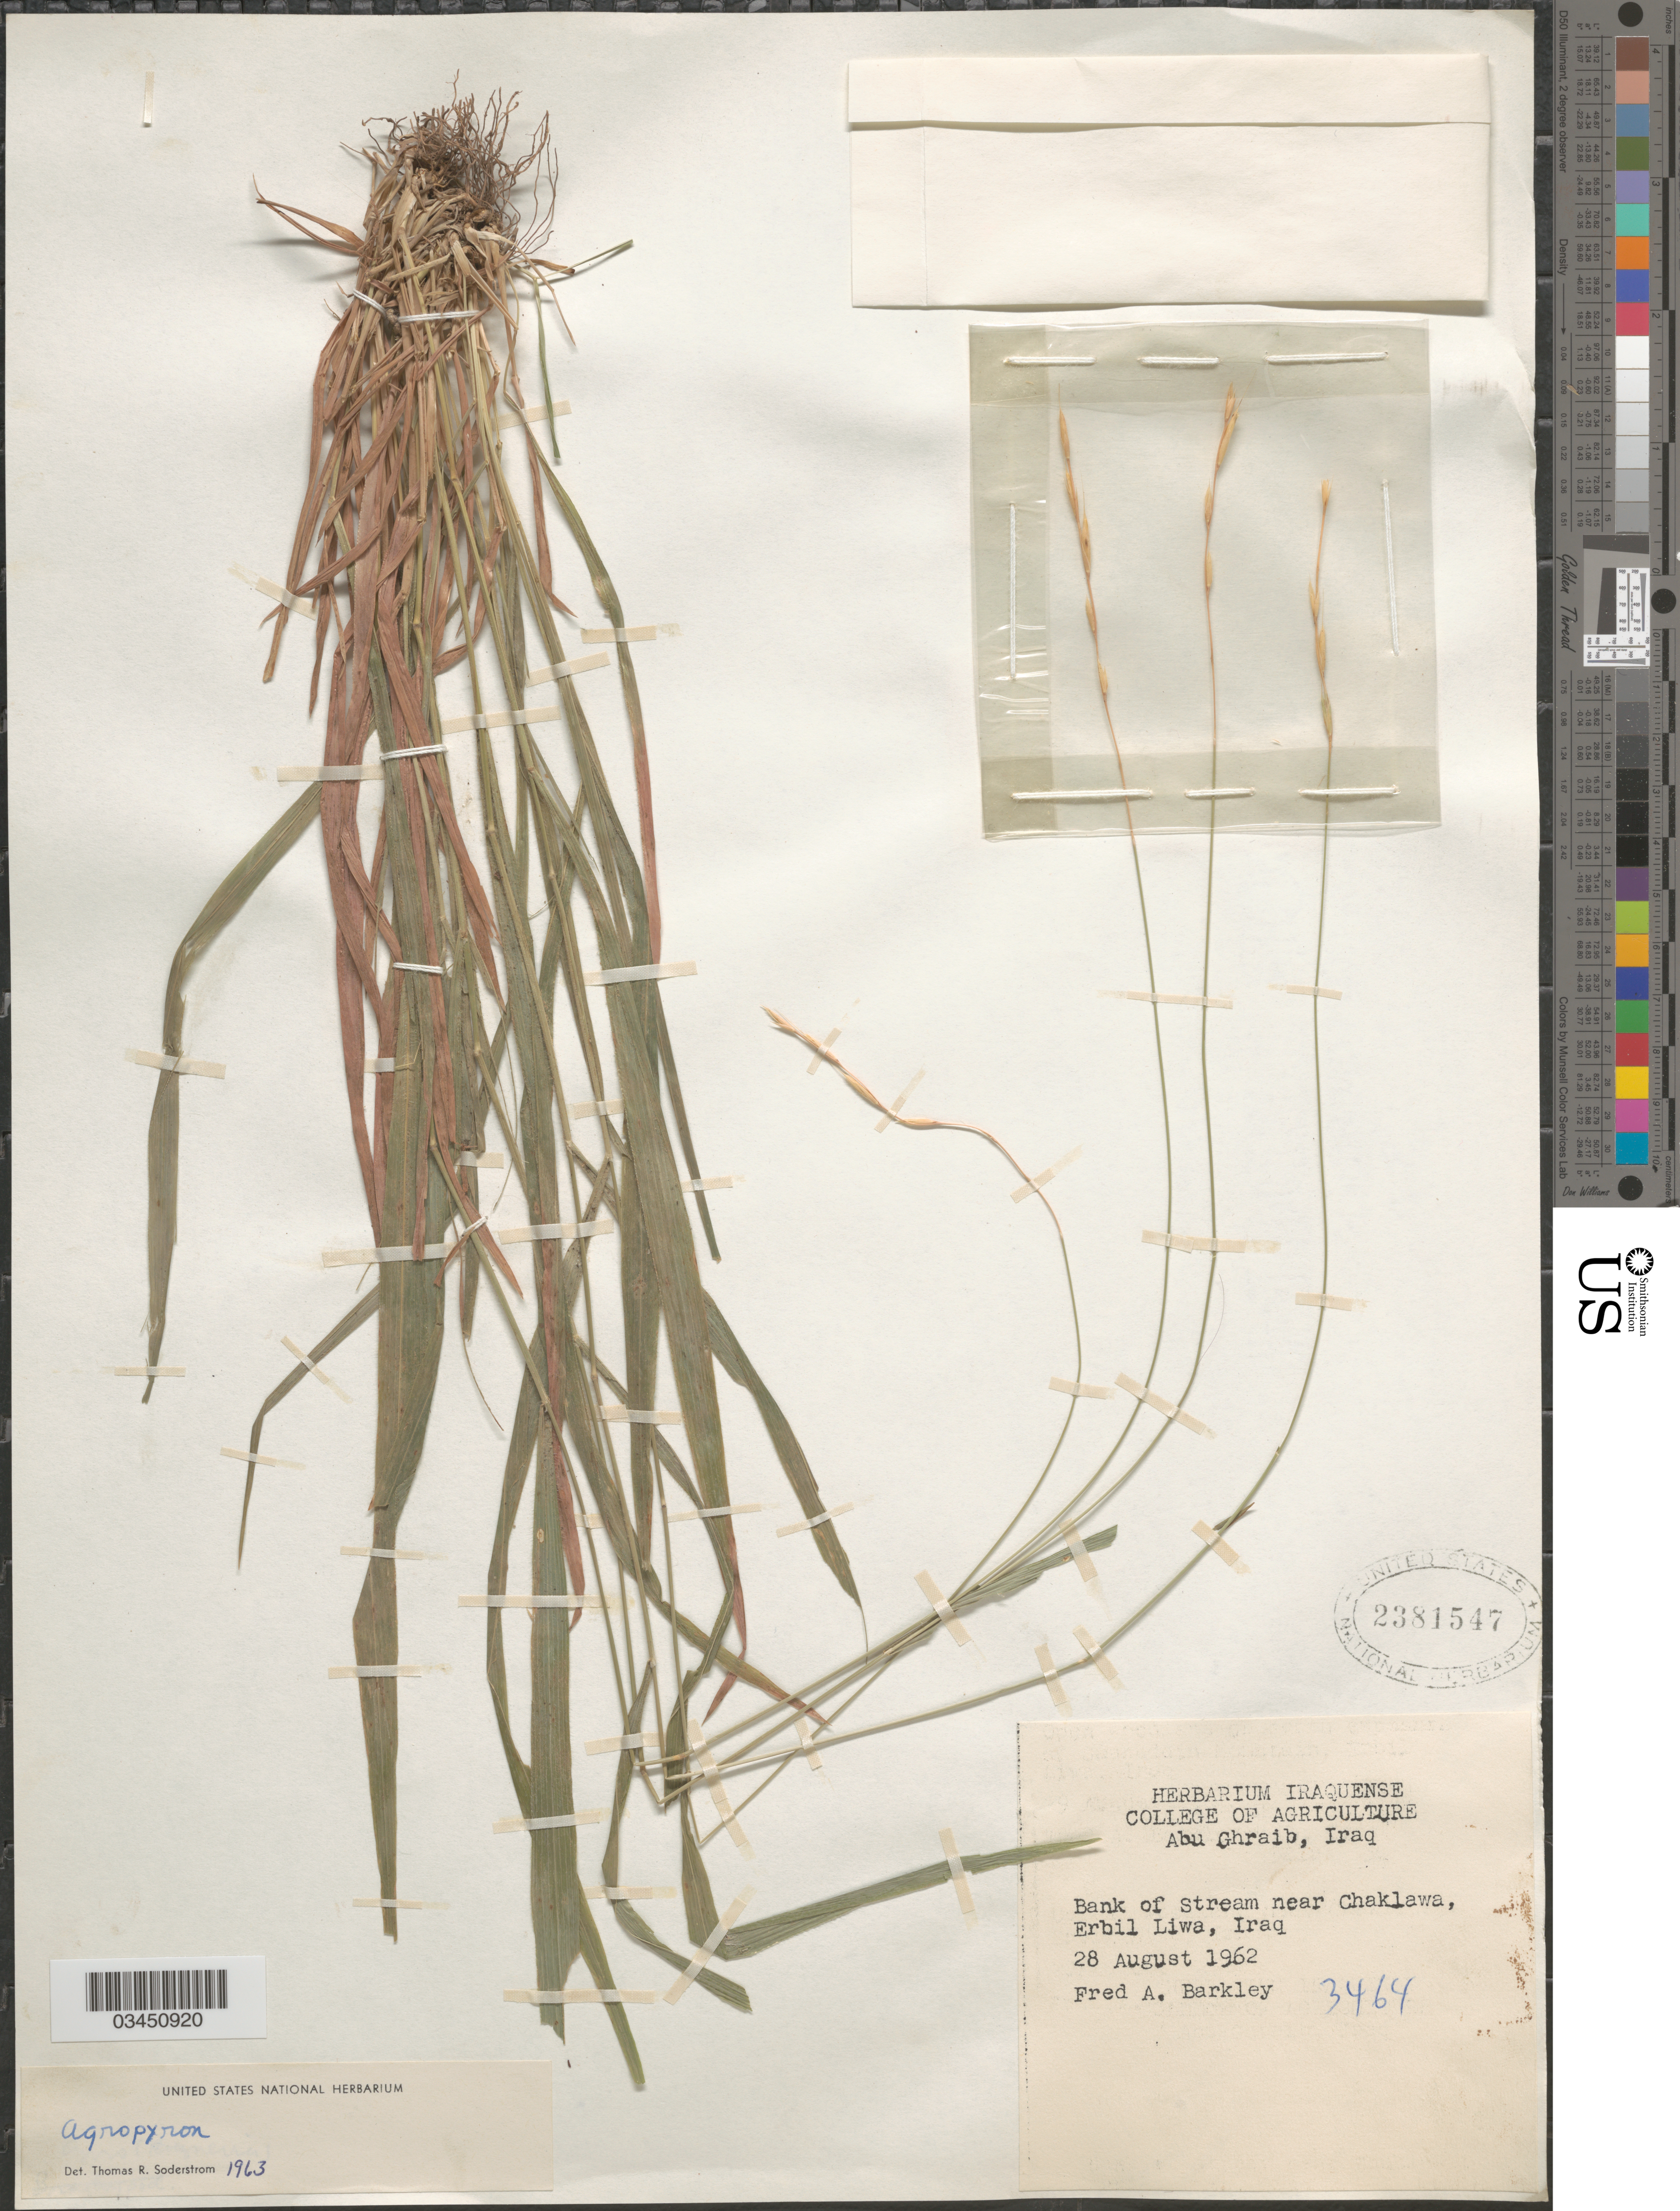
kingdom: Plantae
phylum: Tracheophyta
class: Liliopsida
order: Poales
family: Poaceae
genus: Elymus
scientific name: Elymus sp.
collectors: F. A. Barkley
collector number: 3464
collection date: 1962-08-28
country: Iraq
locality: Abu Ghraib. Bank of stream near Chaklawa, Erbil Liwa.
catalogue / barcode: US 2381547